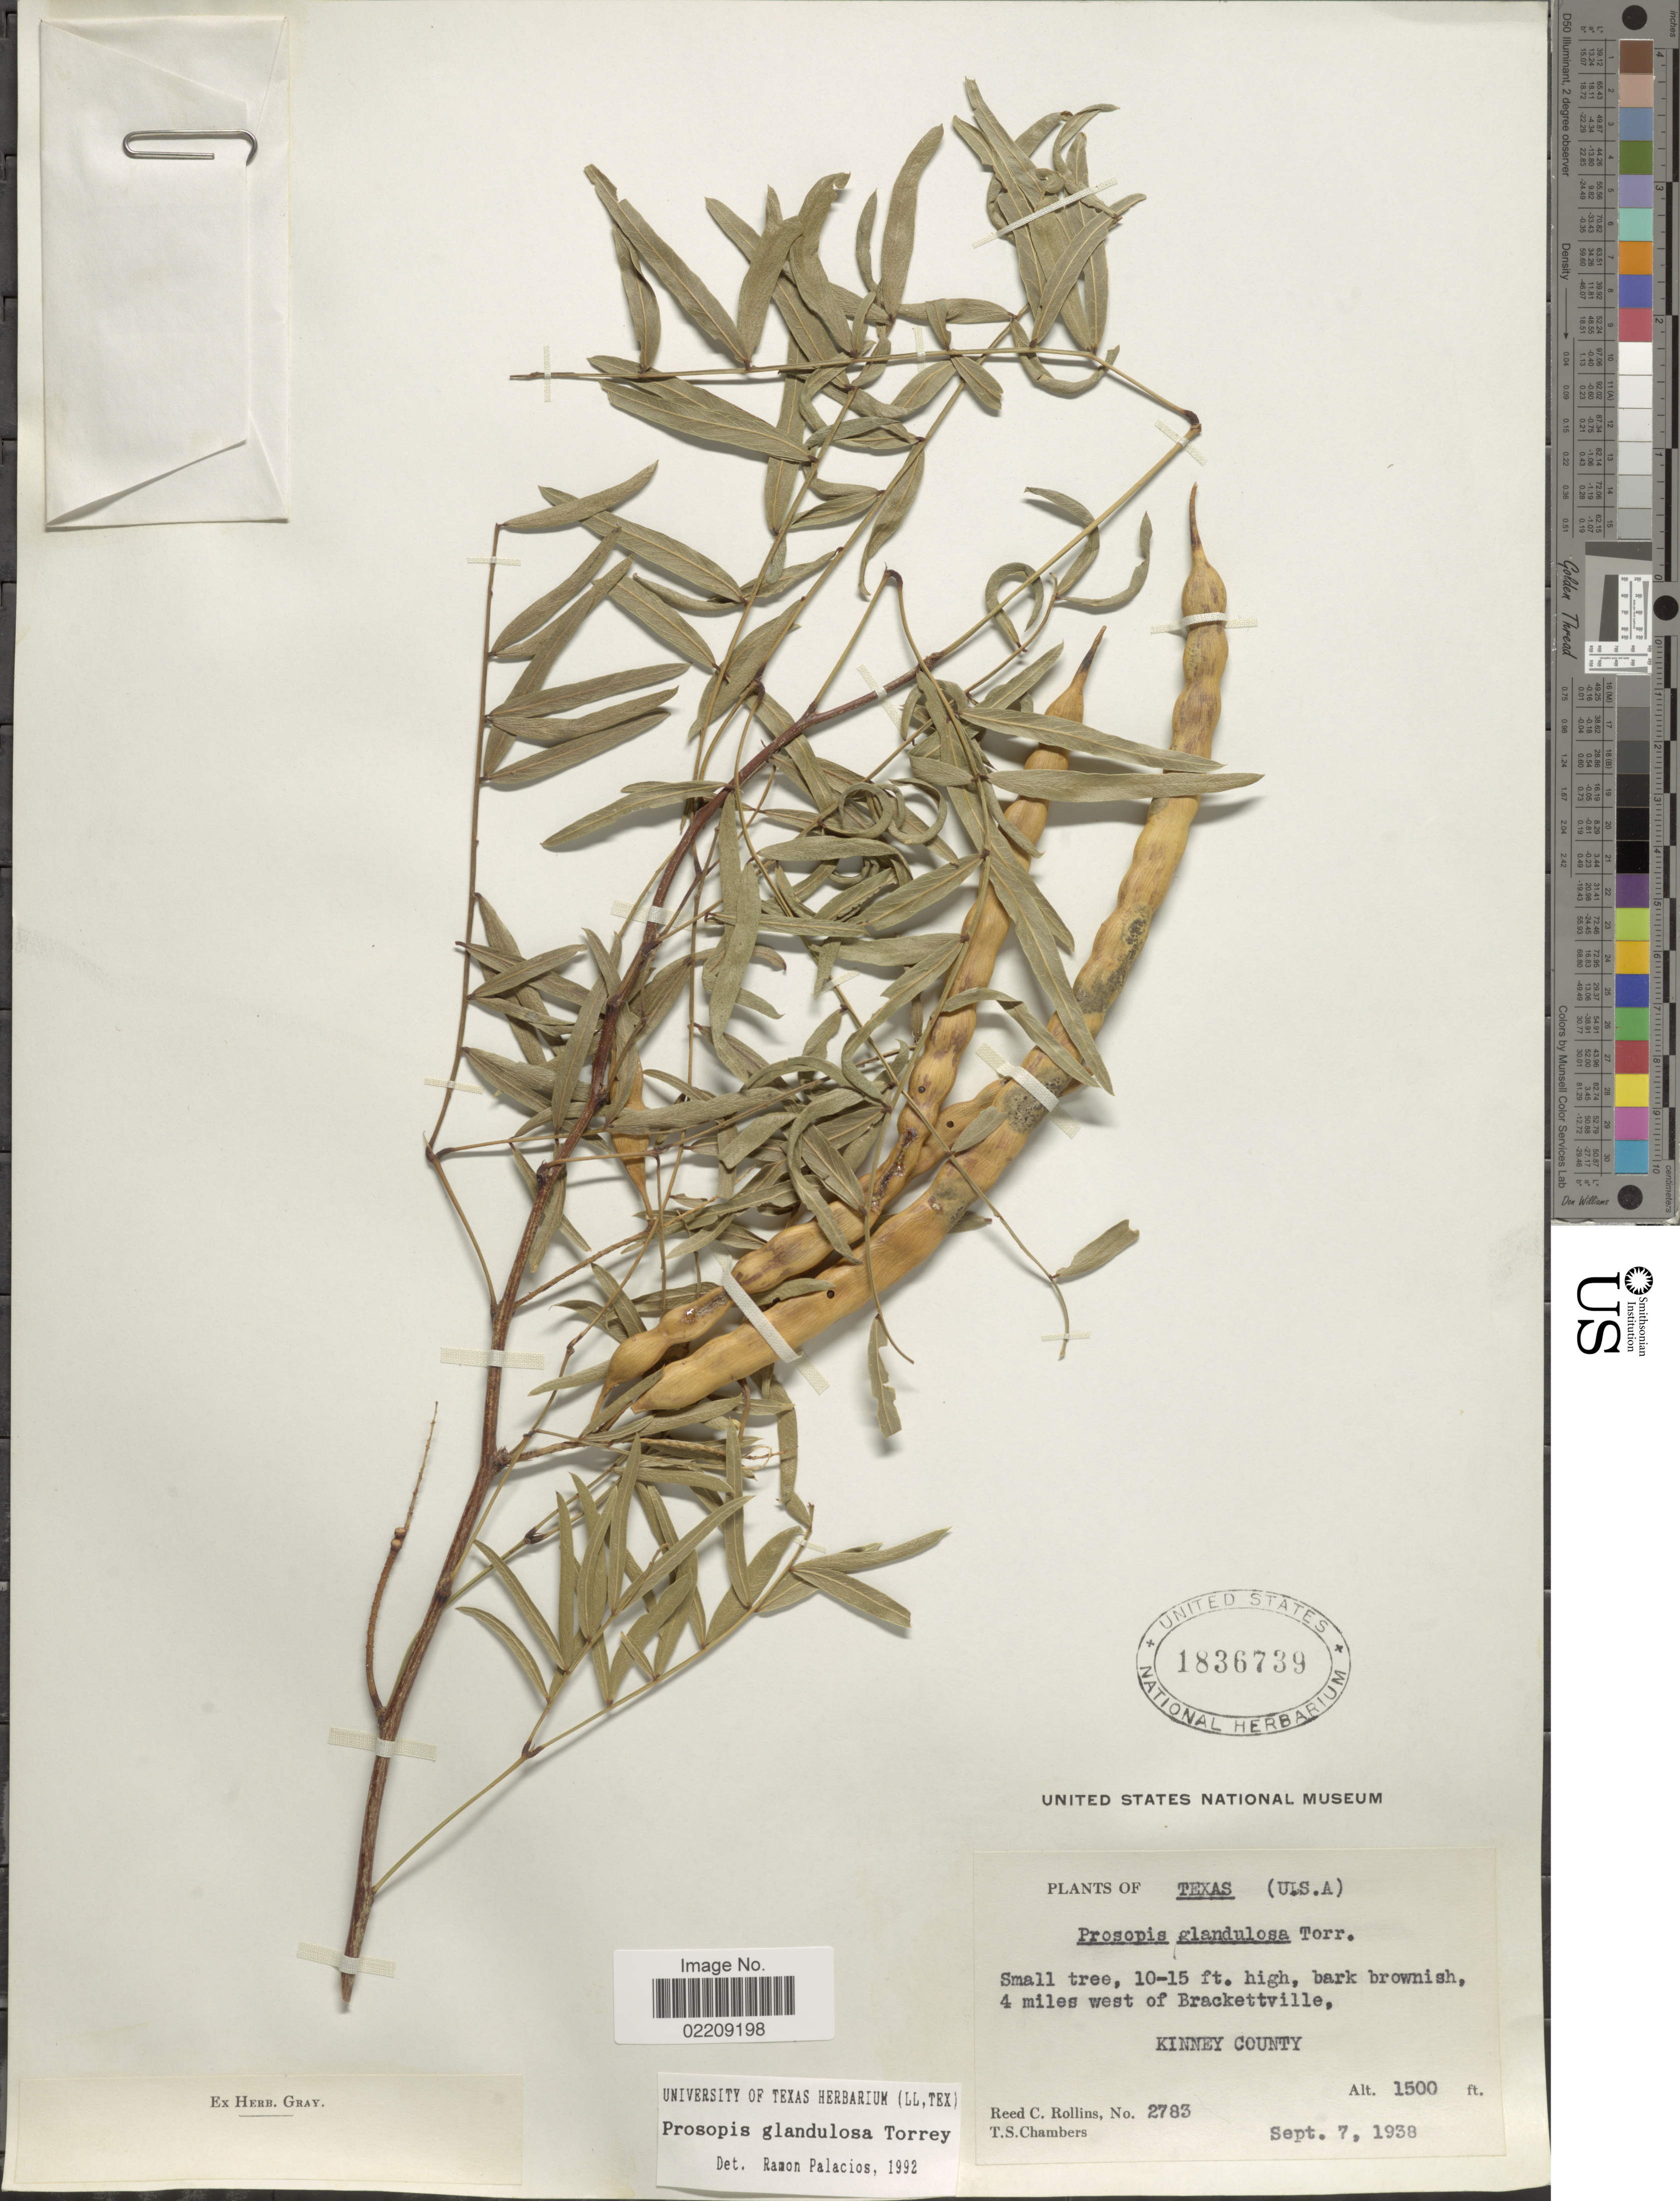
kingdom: Plantae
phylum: Tracheophyta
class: Magnoliopsida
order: Fabales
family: Fabaceae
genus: Neltuma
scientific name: Neltuma glandulosa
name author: (Torr.) Britton & Rose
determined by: Strong, Mark T., (BOT), Smithsonian Institution - National Museum of Natural History (UNITED STATES)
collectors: R. C. Rollins & T. Chambers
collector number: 2783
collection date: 1938-09-07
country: United States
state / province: Texas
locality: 4 miles west of Brackettville, Kinney County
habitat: among rocks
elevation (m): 457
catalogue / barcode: US 1836739